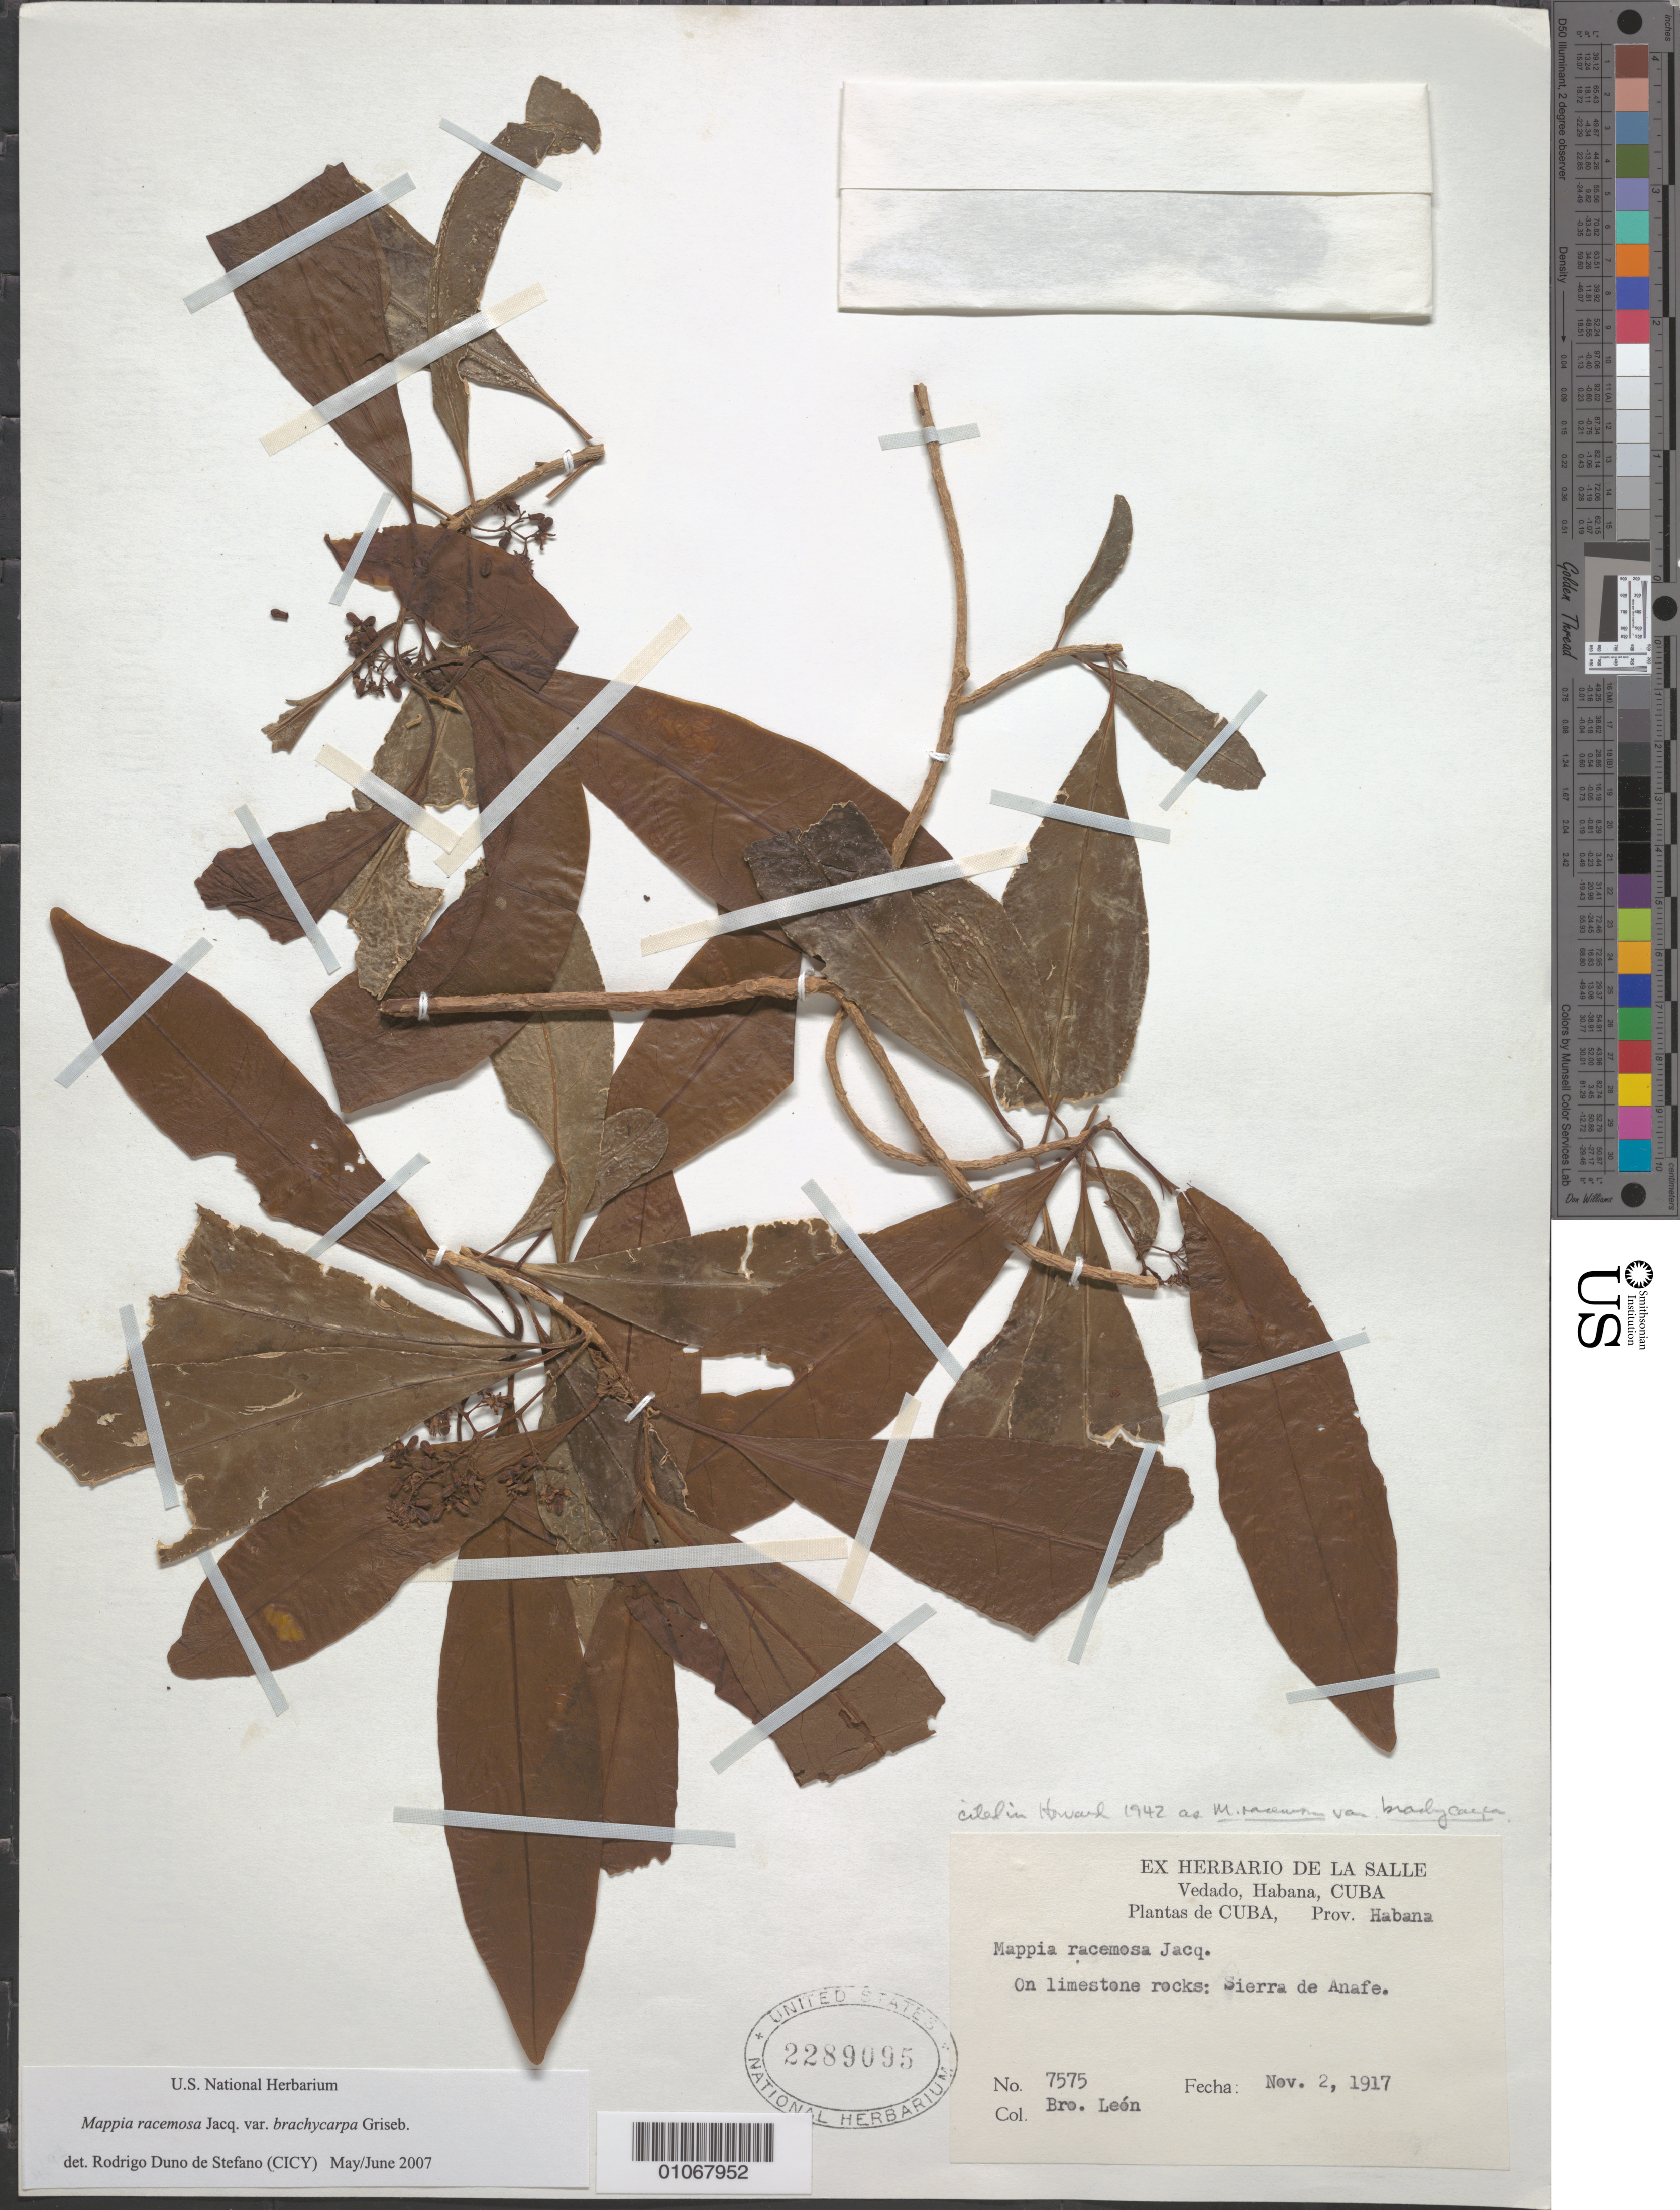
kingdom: Plantae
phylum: Tracheophyta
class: Magnoliopsida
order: Icacinales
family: Icacinaceae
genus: Mappia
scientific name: Mappia racemosa subsp. brachycarpa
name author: (Griseb.) Borhidi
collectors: Bro. León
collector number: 7575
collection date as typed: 02 Nov 1917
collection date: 1917-11-02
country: Cuba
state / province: La Habana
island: Cuba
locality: On limestone rocks: Sierra de Anafe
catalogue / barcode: US 2289095